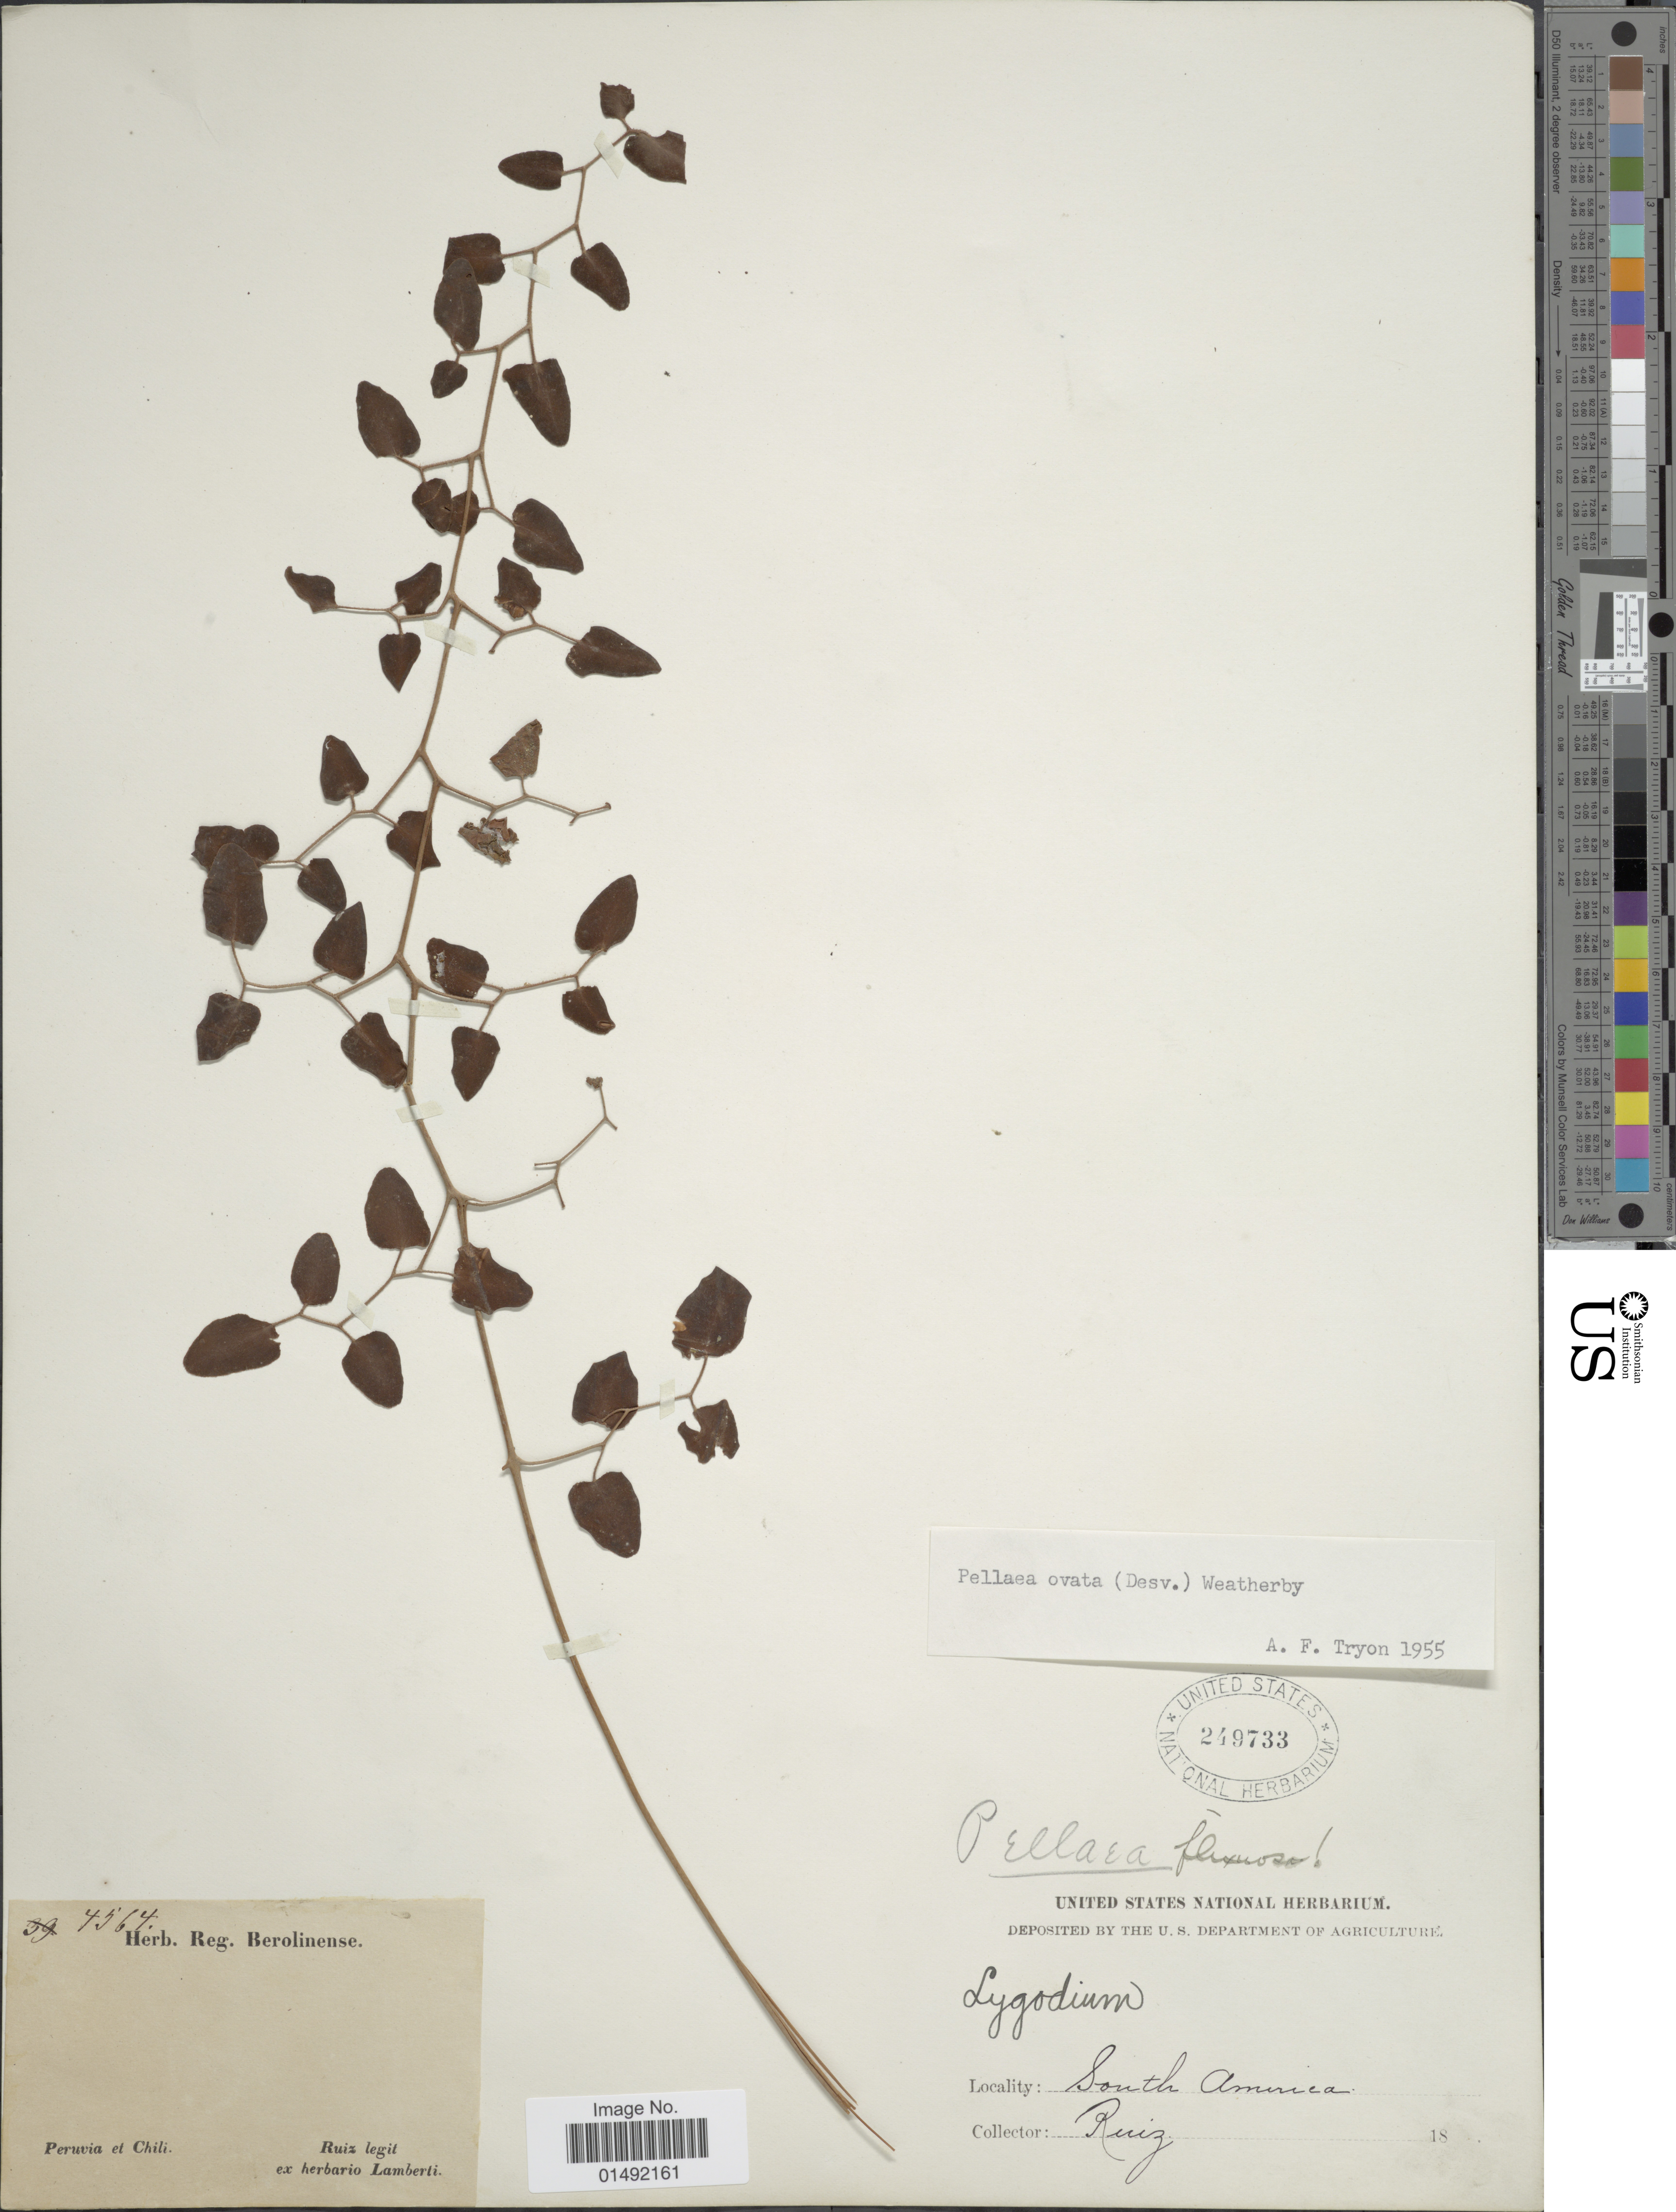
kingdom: Plantae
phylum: Tracheophyta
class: Polypodiopsida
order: Polypodiales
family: Pteridaceae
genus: Pellaea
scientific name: Pellaea ovata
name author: (Desv.) Weath.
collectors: Ruiz, --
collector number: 4564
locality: Peruvia et Chili, South America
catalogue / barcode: US 249733